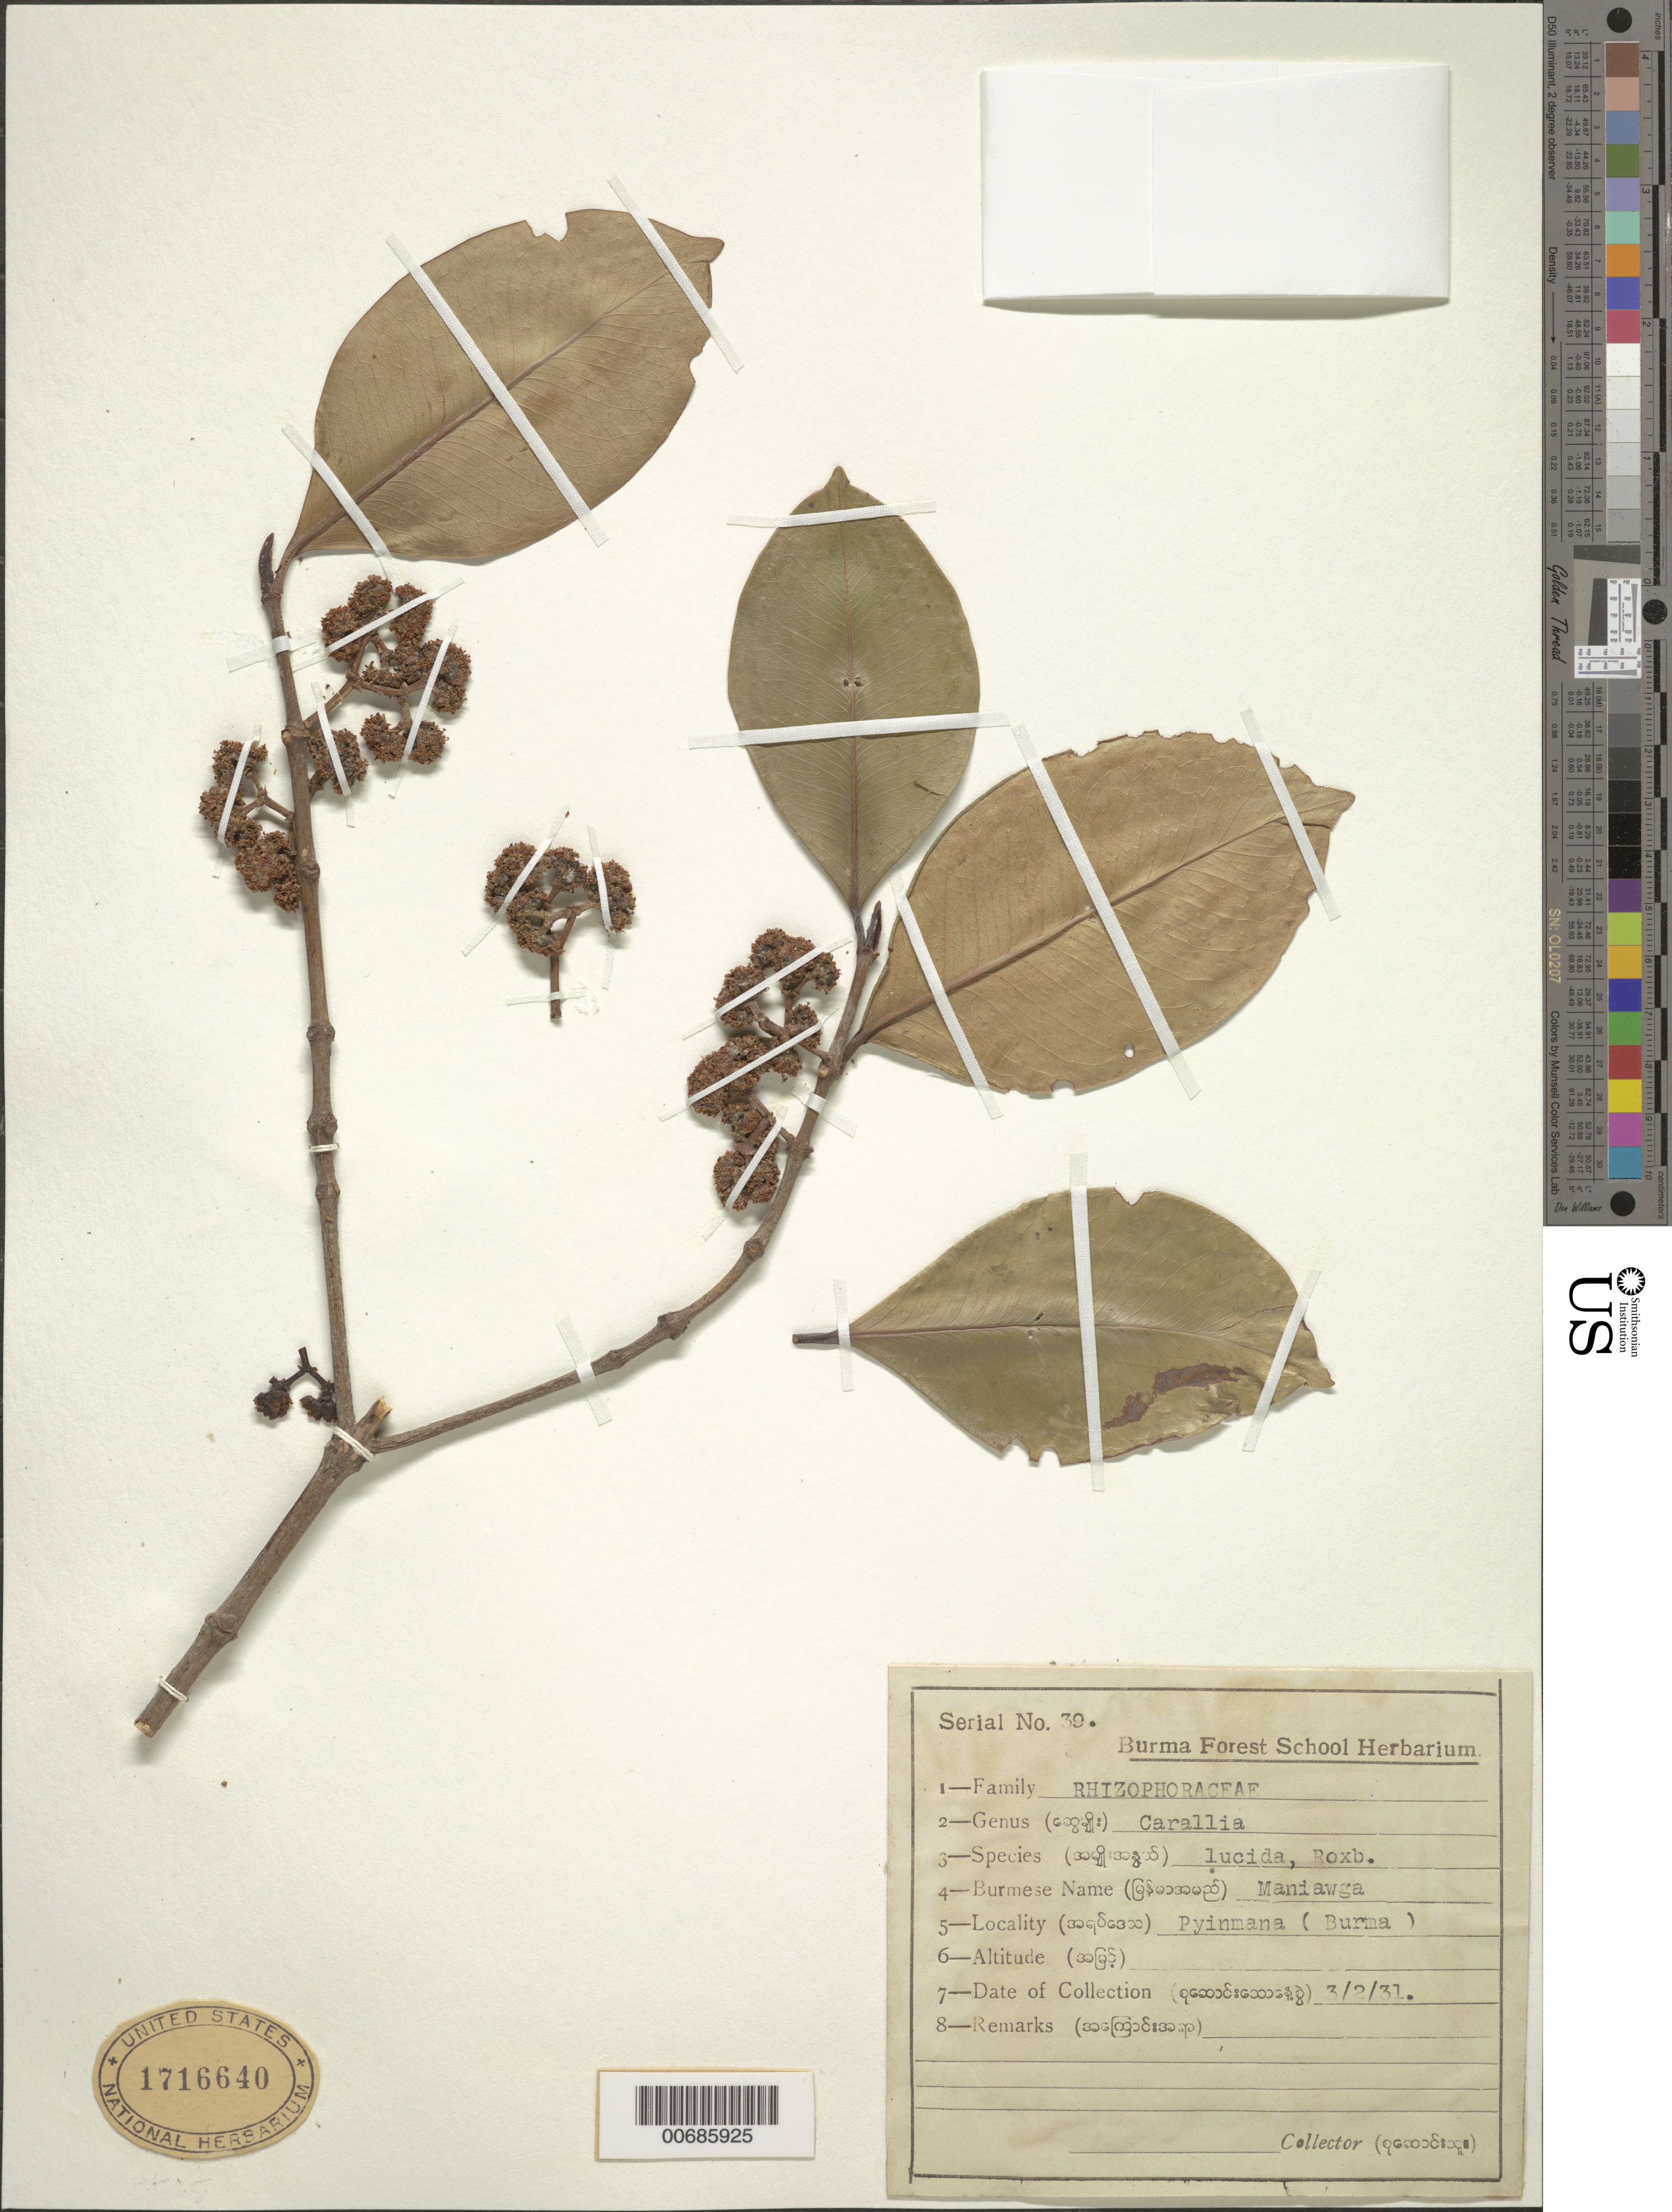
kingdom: Plantae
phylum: Tracheophyta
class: Magnoliopsida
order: Malpighiales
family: Rhizophoraceae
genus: Carallia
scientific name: Carallia lucida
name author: Roxb.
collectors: Burma Forest School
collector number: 39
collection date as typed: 03 Feb 1931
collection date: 1931-02-03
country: Myanmar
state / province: Mandalay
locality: Pyinmana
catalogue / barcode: US 1716640